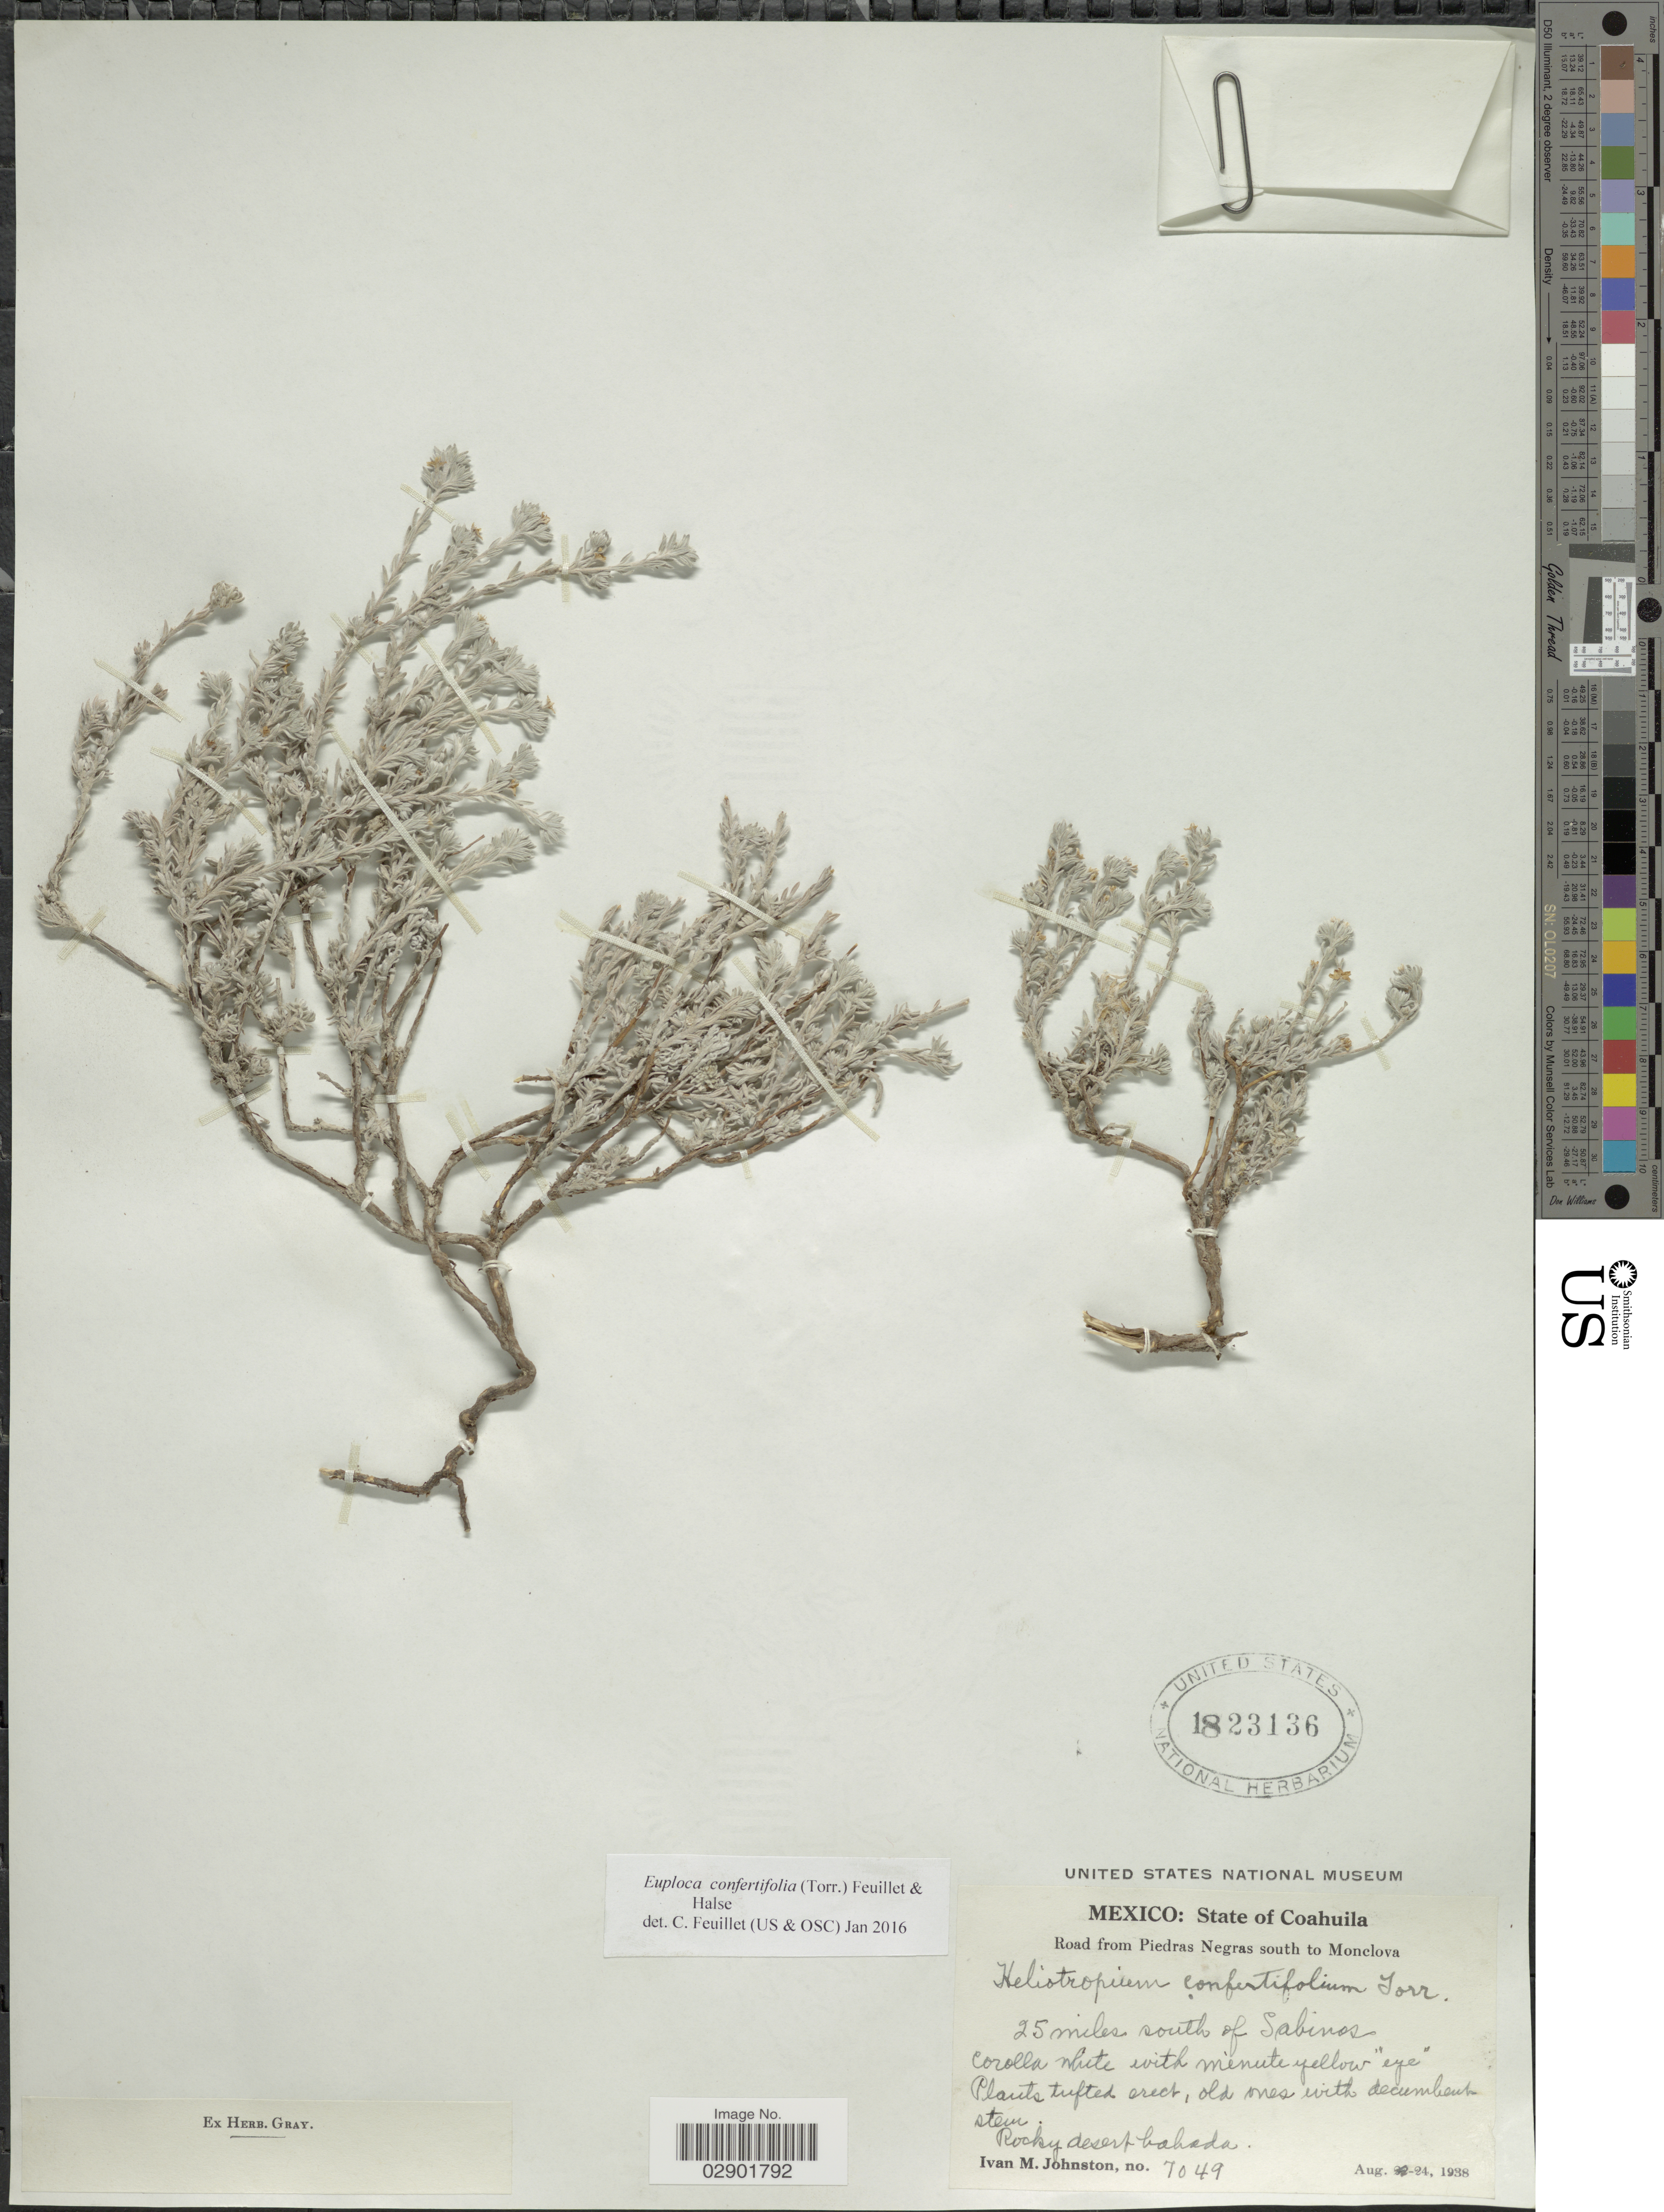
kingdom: Plantae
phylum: Tracheophyta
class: Magnoliopsida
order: Boraginales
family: Heliotropiaceae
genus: Euploca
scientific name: Euploca confertifolium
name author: (Torr.) Feuillet & Halse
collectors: I.M. Johnston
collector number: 7049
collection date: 1938-08-24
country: Mexico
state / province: Coahuila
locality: Road from Piedras Negras south of Monclova. 25 miles south of Sabinas.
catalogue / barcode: US 1823136